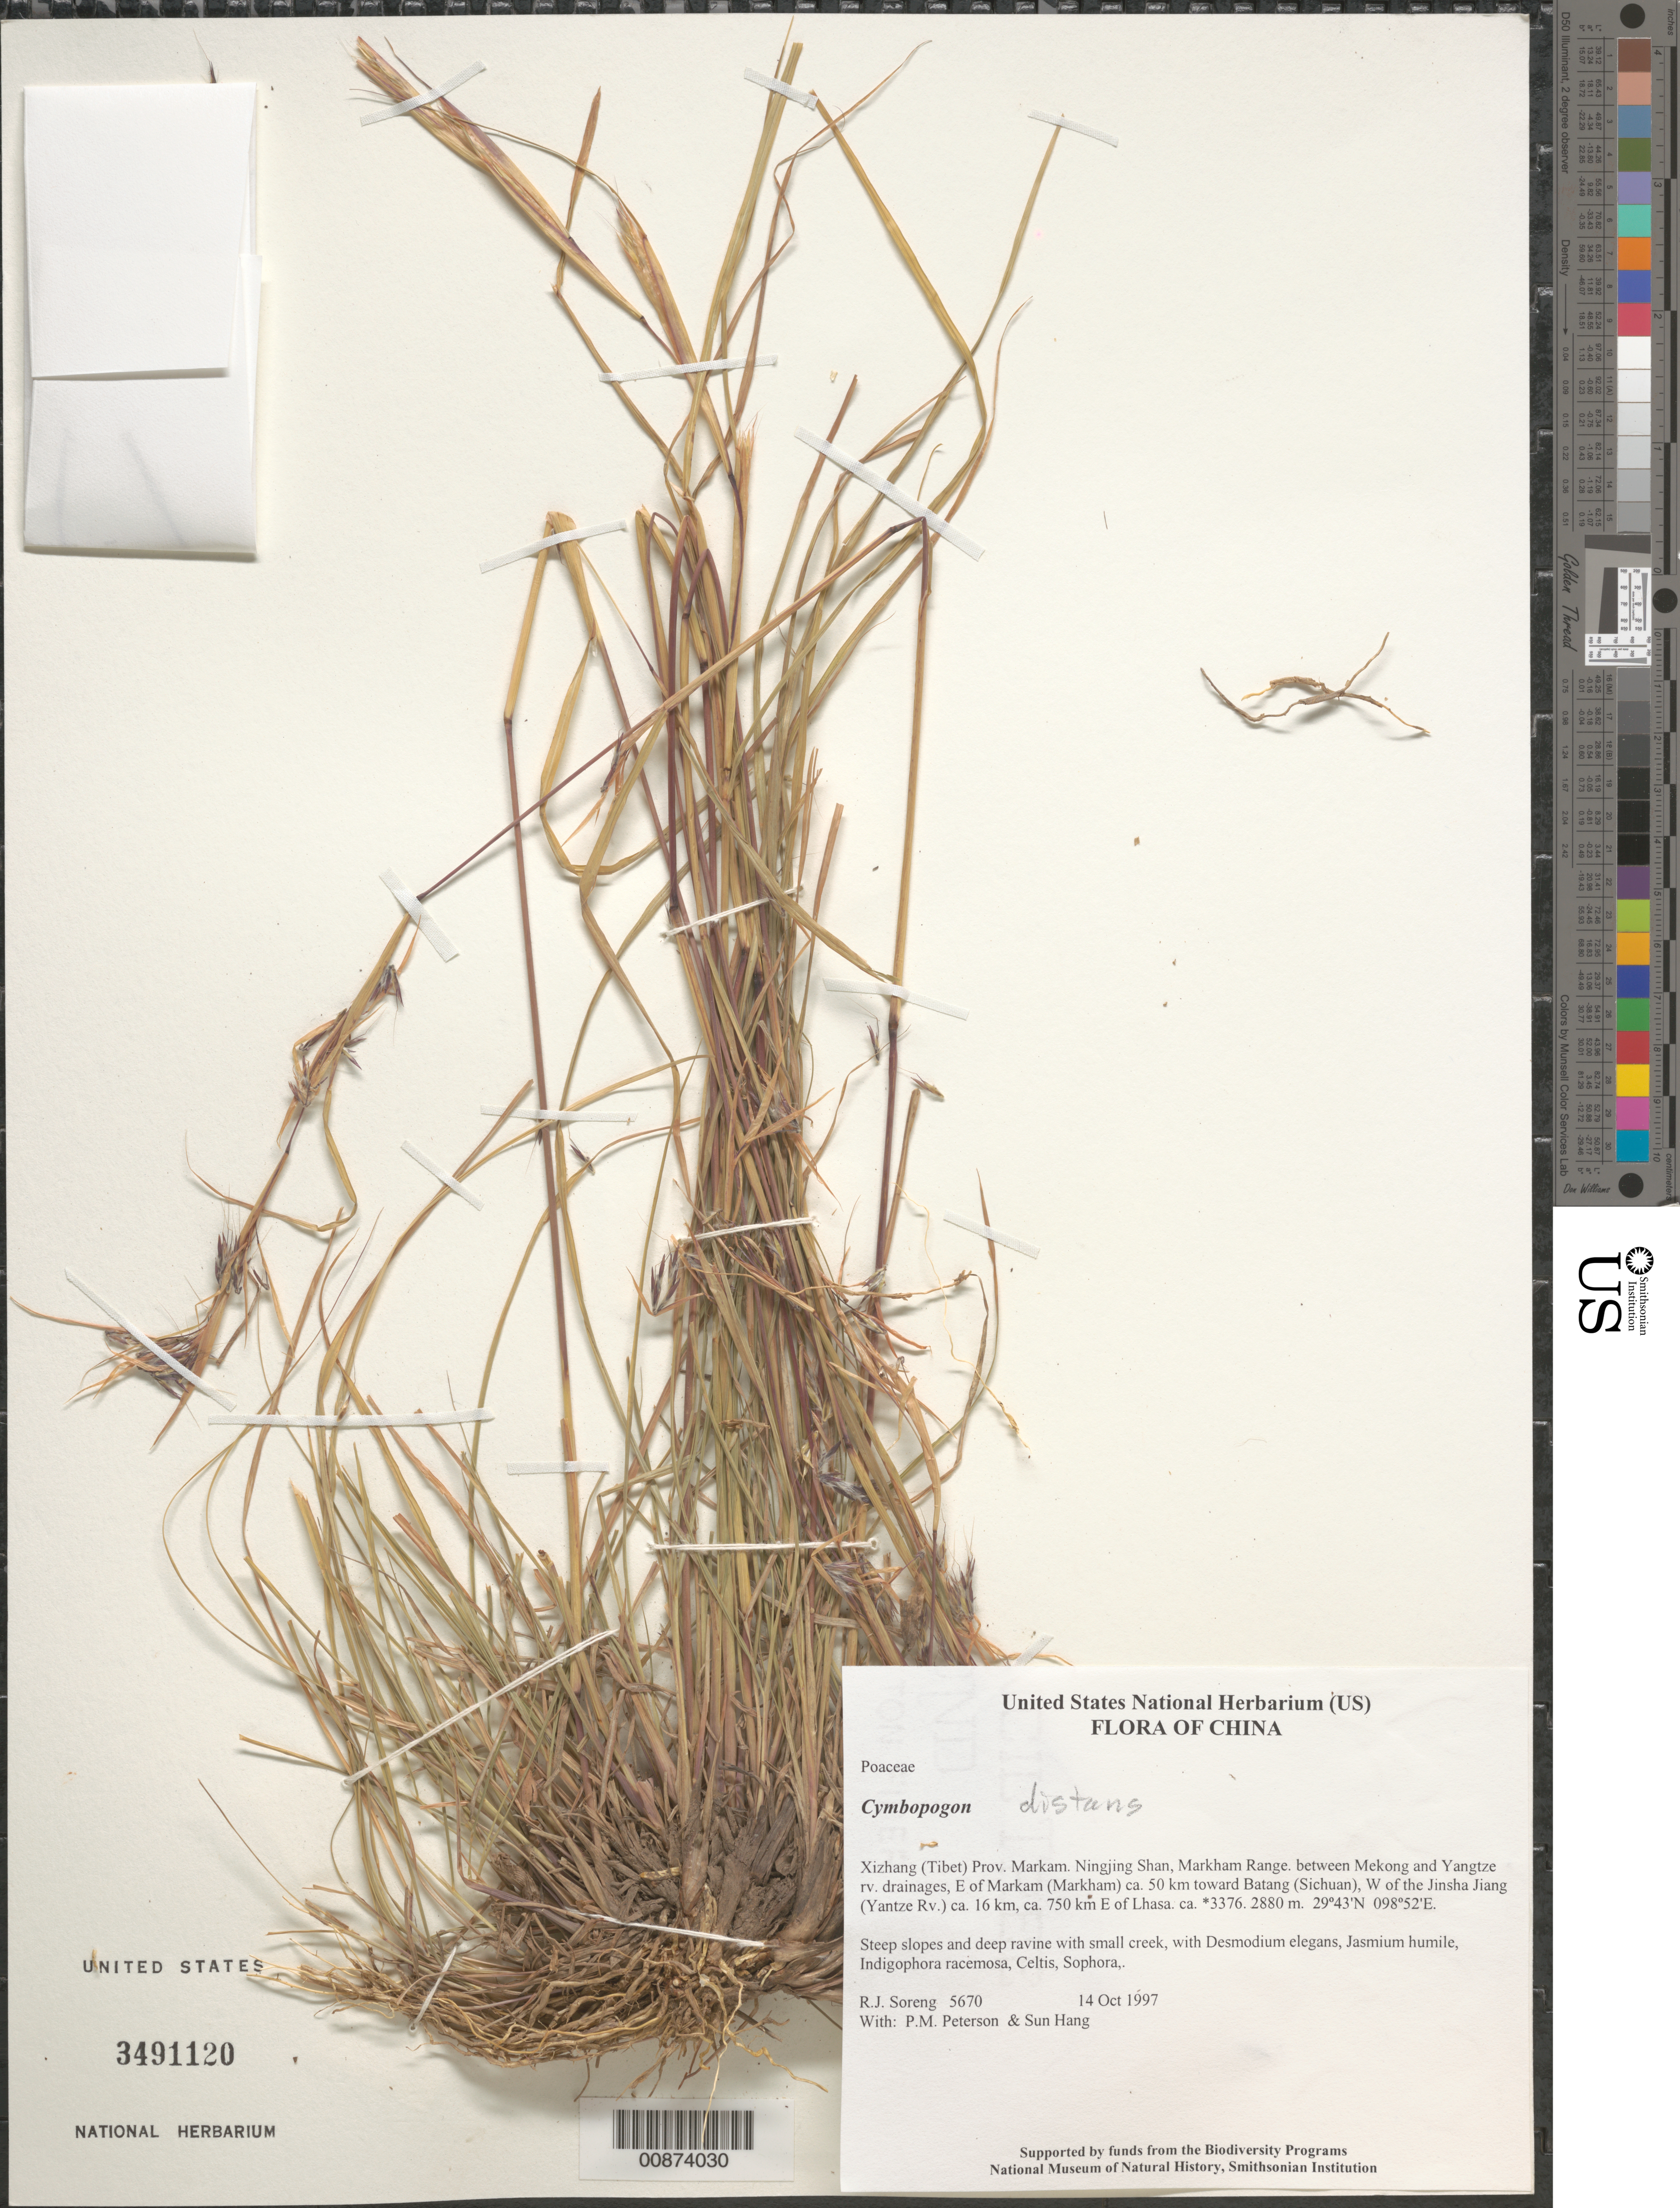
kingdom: Plantae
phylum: Tracheophyta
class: Liliopsida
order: Poales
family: Poaceae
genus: Cymbopogon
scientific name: Cymbopogon distans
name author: (Nees ex Steud.) Willd.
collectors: R. J. Soreng, P. M. Peterson & Sun Hang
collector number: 5670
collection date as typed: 14 Oct 1997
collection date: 1997-10-14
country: China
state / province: Xizang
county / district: Markam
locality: Ningjing Shan, Markham Range. between Mekong and Yangtze rv. drainages, E of Markam (Markham) ca. 50 km toward Batang (Sichuan), W of the Jinsha Jiang (Yantze Rv.) ca. 16 km, ca. 750 km E of Lhasa. ca. *3376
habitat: Steep slopes and deep ravine with small creek, with Desmodium elegans, Jasmium humile, Indigophora racemosa, Celtis, Sophora,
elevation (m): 2880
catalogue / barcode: US 3491120